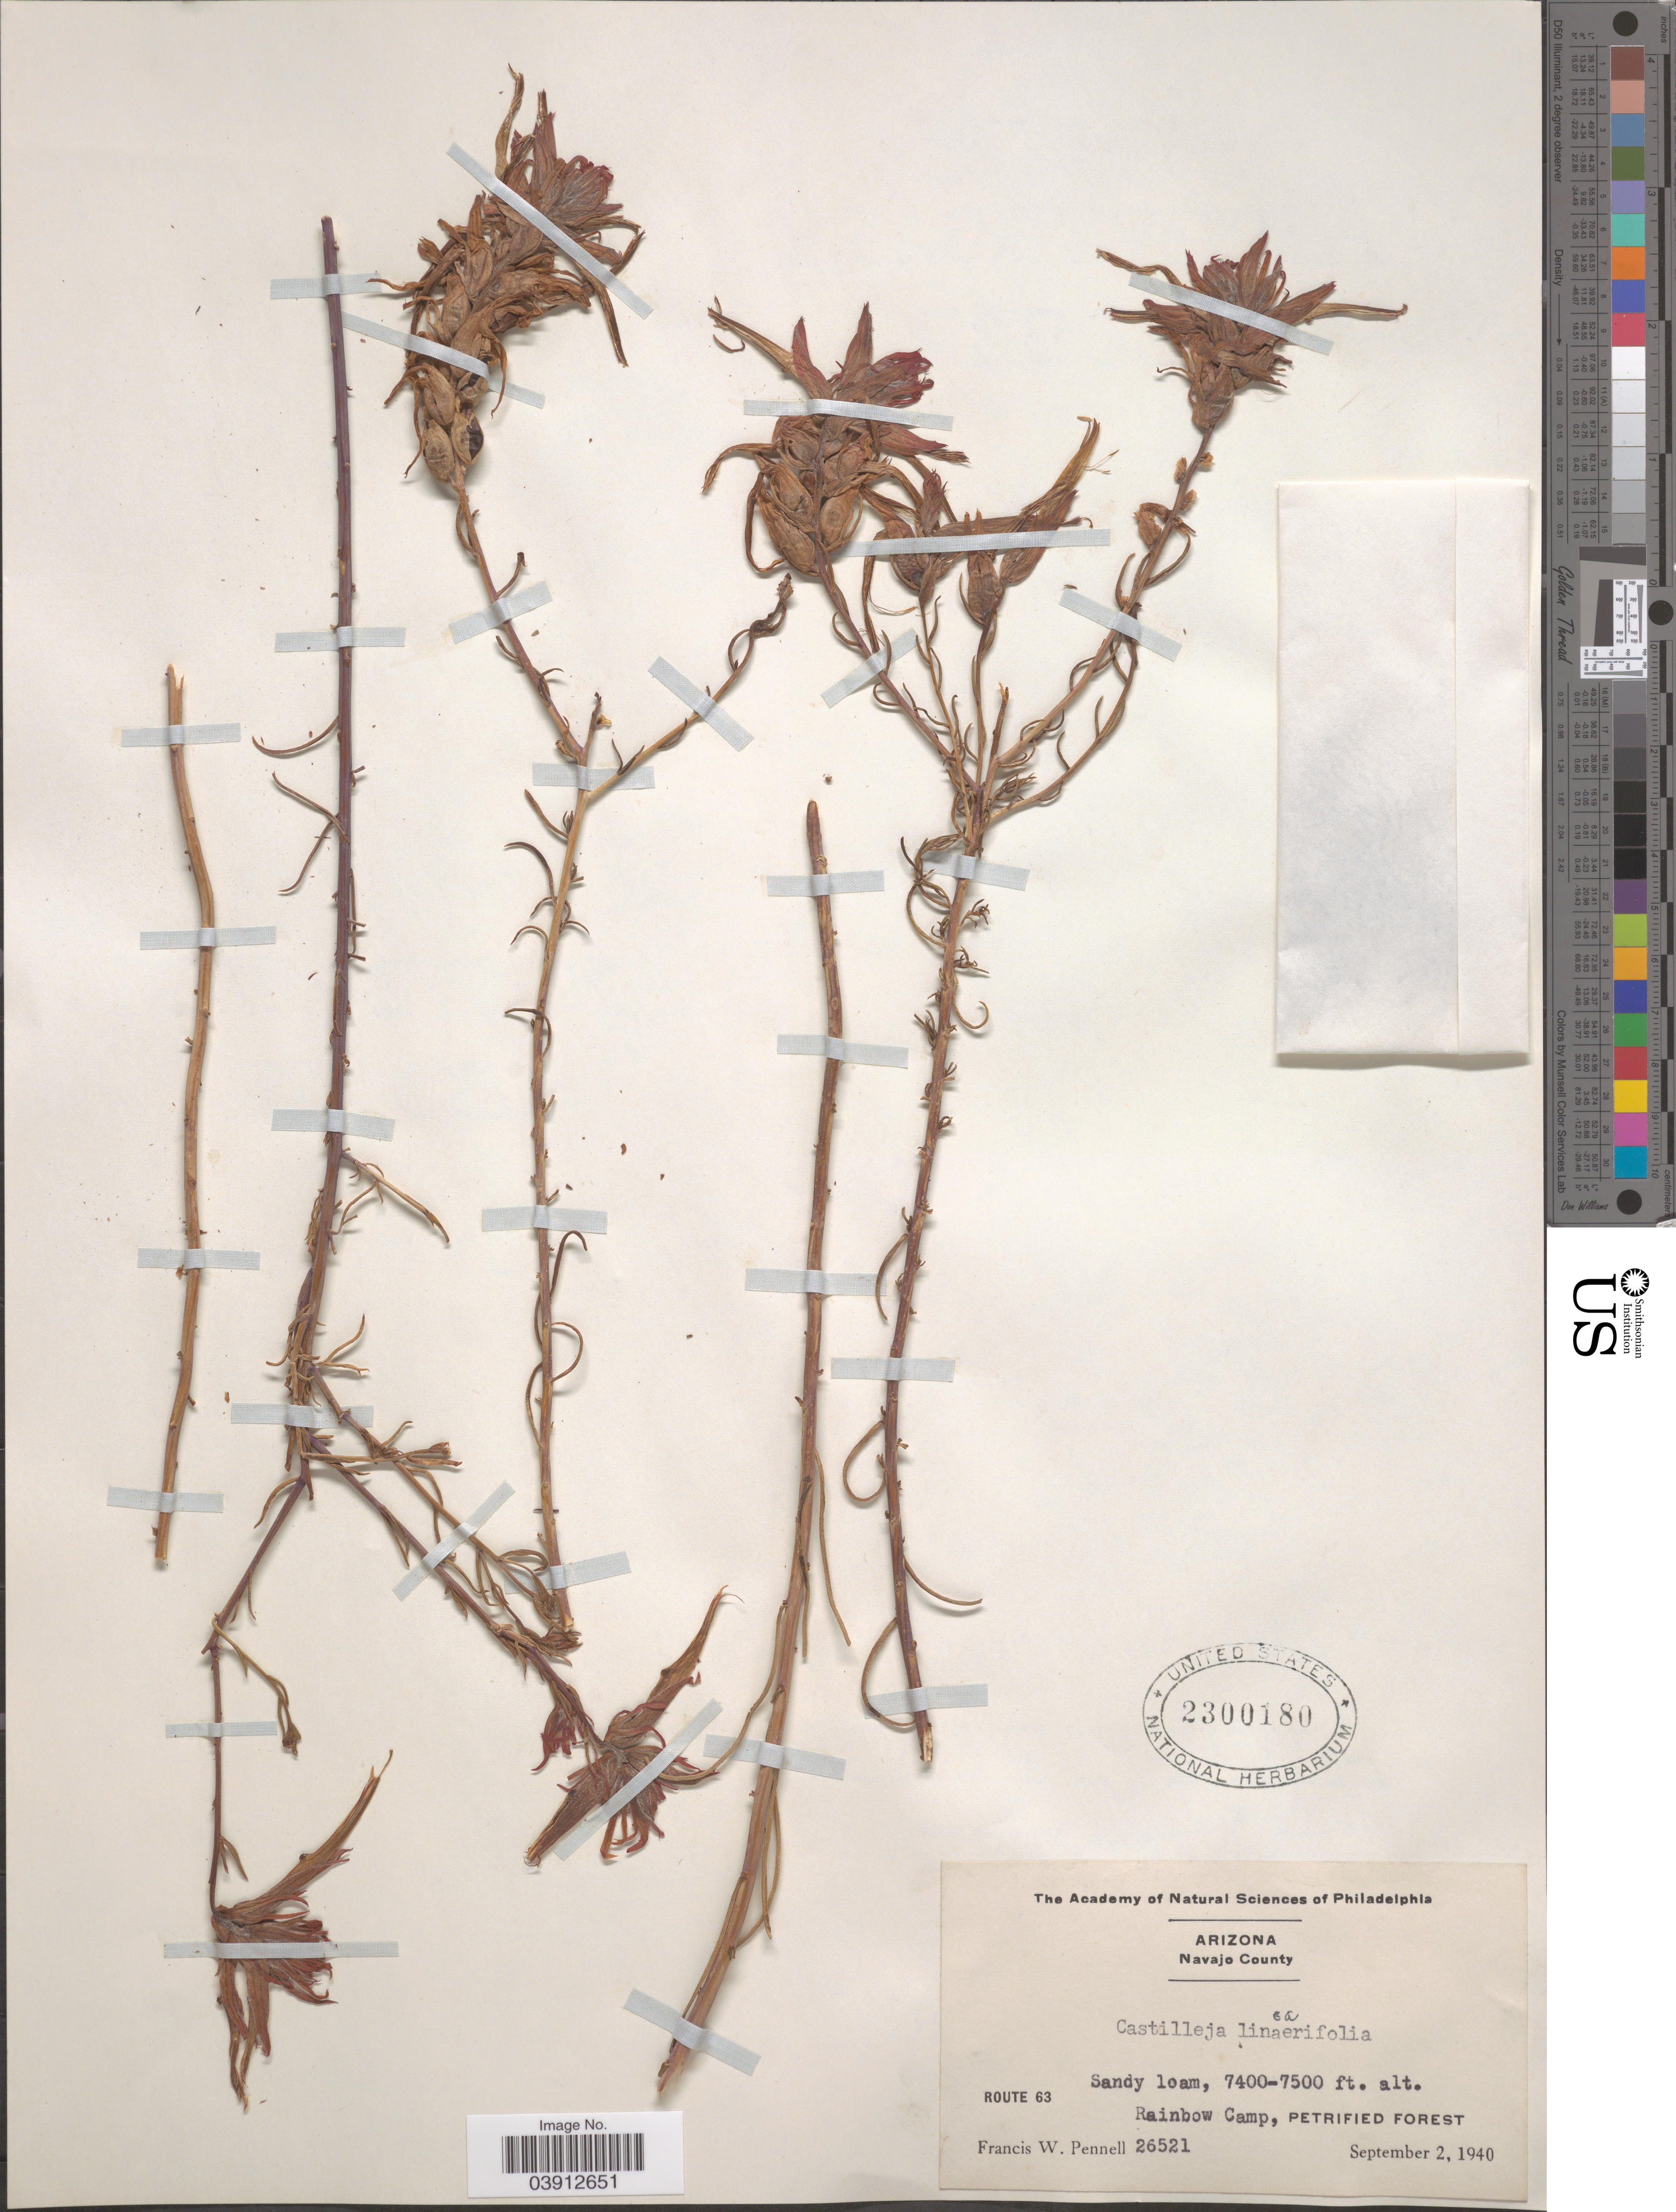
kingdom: Plantae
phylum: Tracheophyta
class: Magnoliopsida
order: Lamiales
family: Orobanchaceae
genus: Castilleja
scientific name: Castilleja linariifolia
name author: Benth.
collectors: F. W. Pennell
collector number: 26521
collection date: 1940-09-02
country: United States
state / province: Arizona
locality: Navajo County. Route 63. Rainbow Camp, Petrified Forest.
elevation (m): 2256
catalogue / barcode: US 2300180